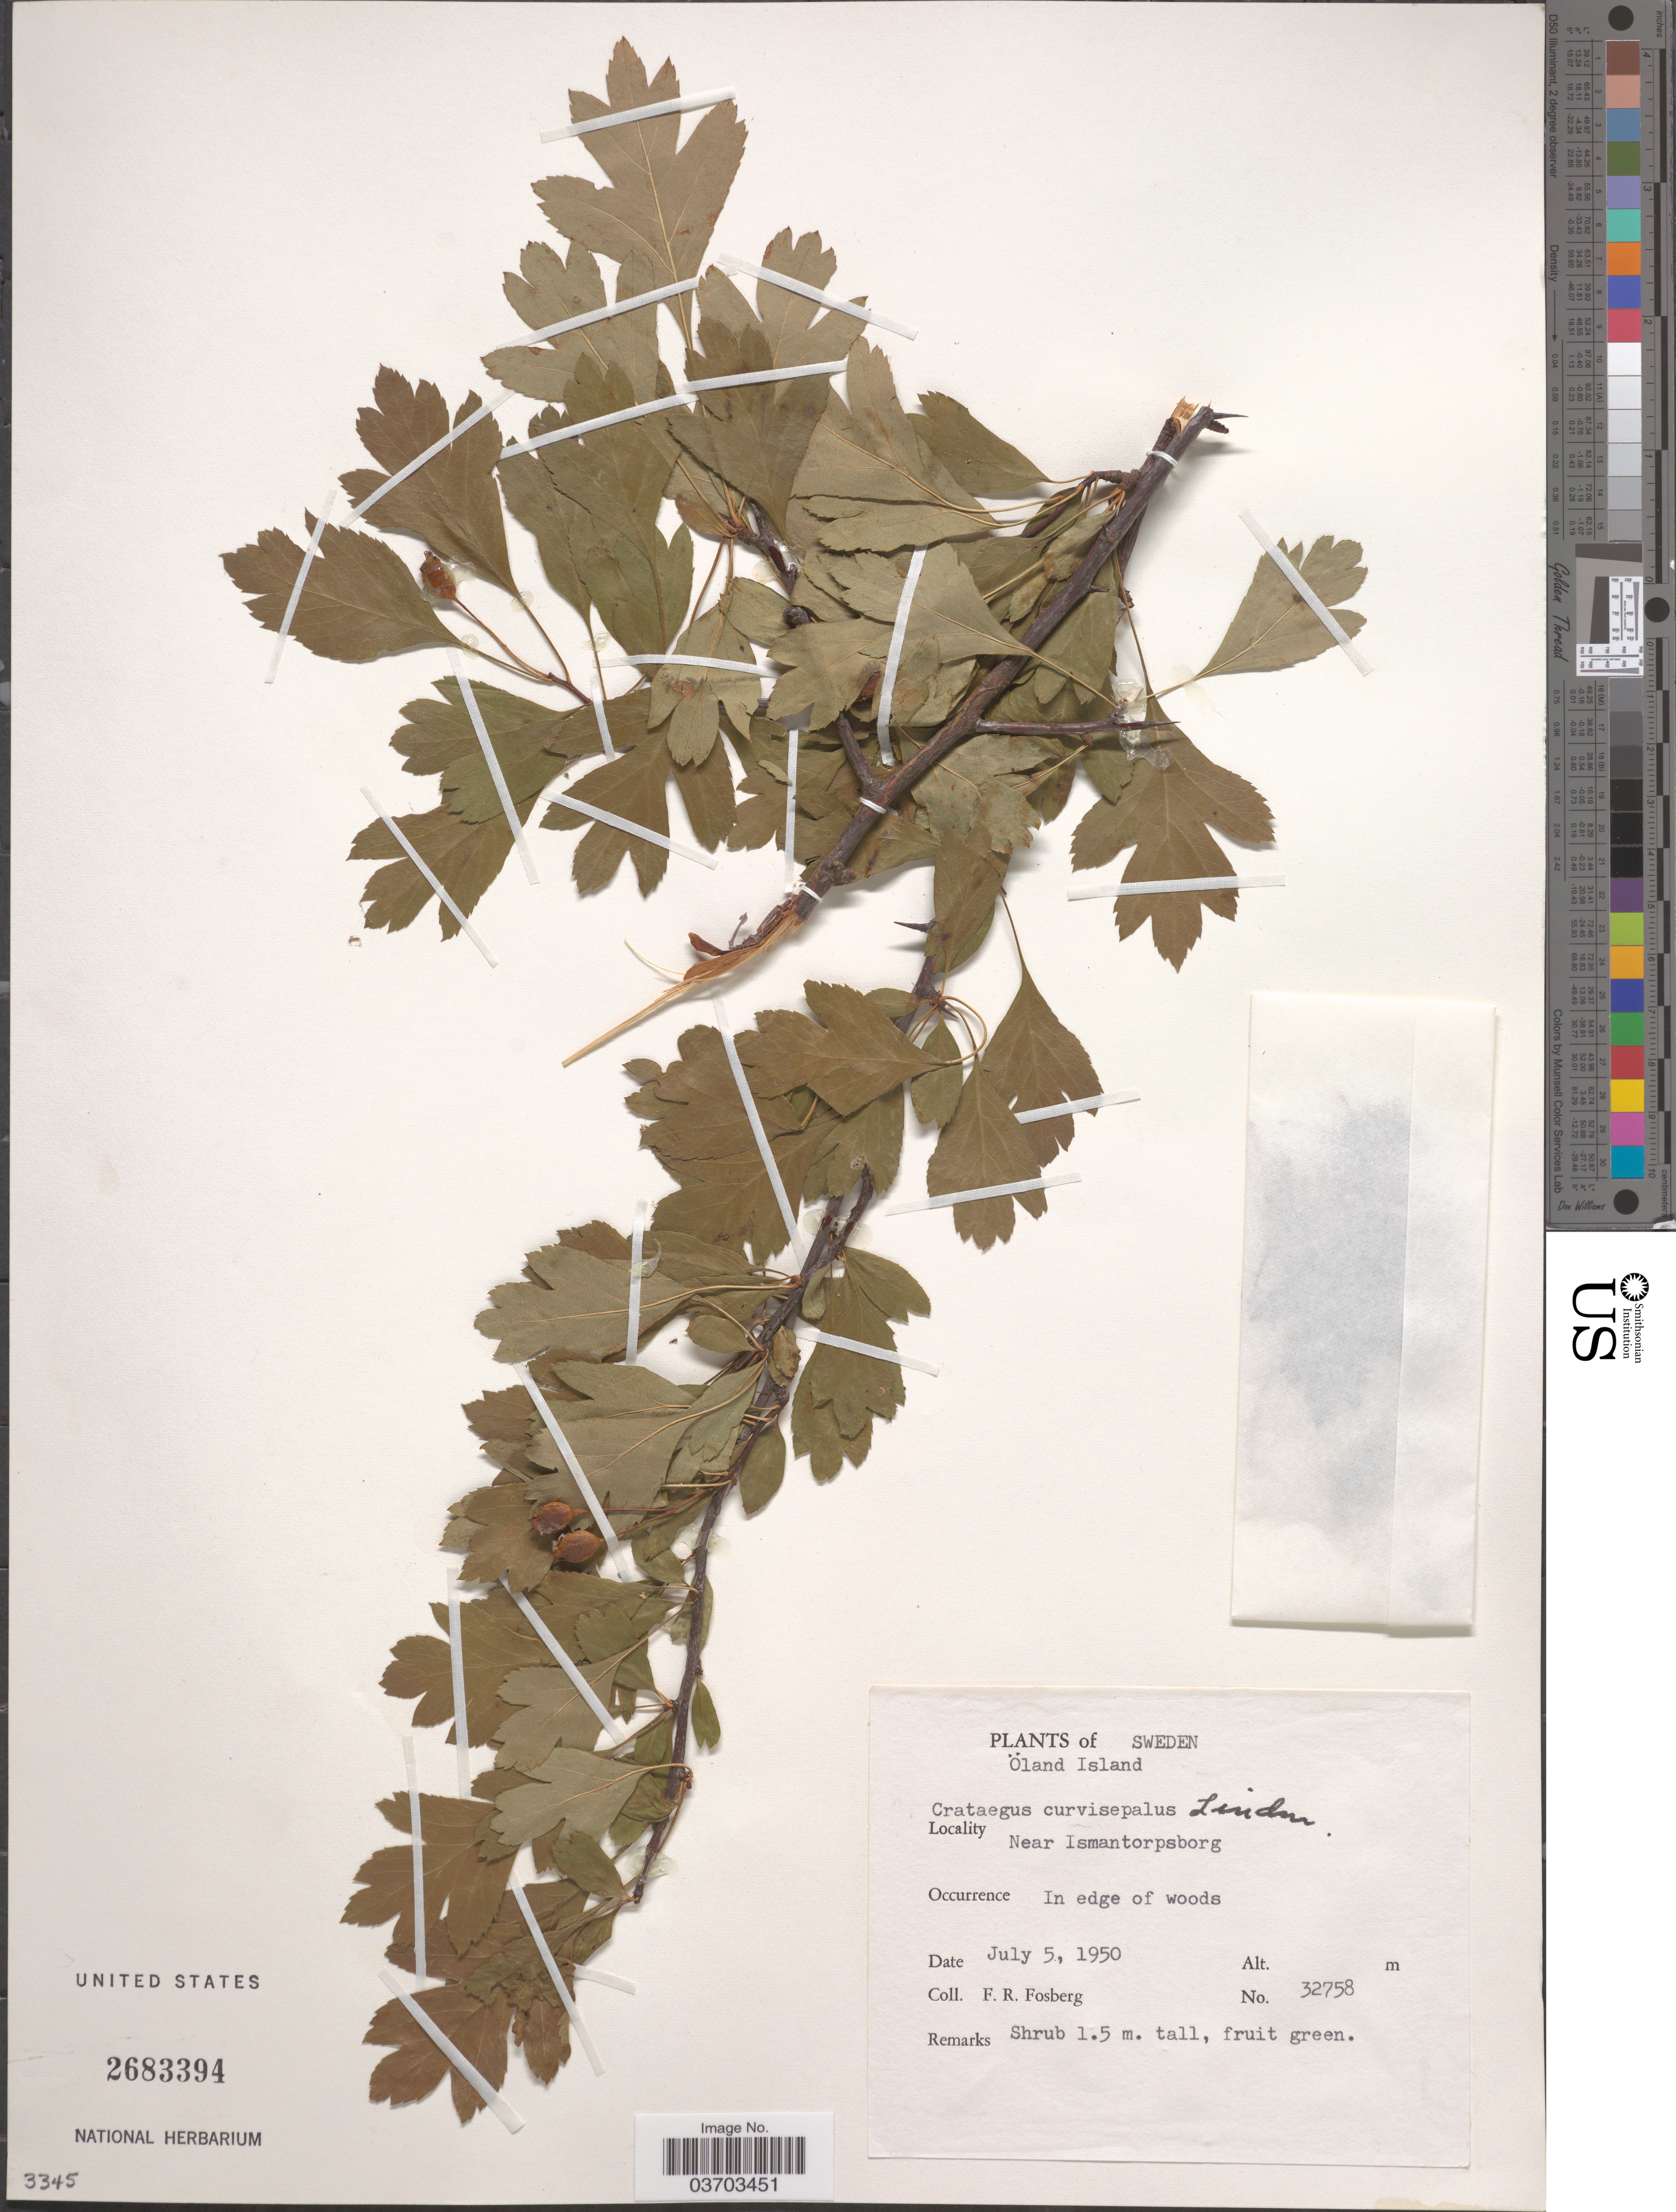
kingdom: Plantae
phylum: Tracheophyta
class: Magnoliopsida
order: Rosales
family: Rosaceae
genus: Crataegus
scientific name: Crataegus rhipidophylla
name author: Gand.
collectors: F. R. Fosberg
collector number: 32758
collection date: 1950-07-05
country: Sweden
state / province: Kalmar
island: Oland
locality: Oland Island. Near Ismantorpsborg.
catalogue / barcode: US 2683394